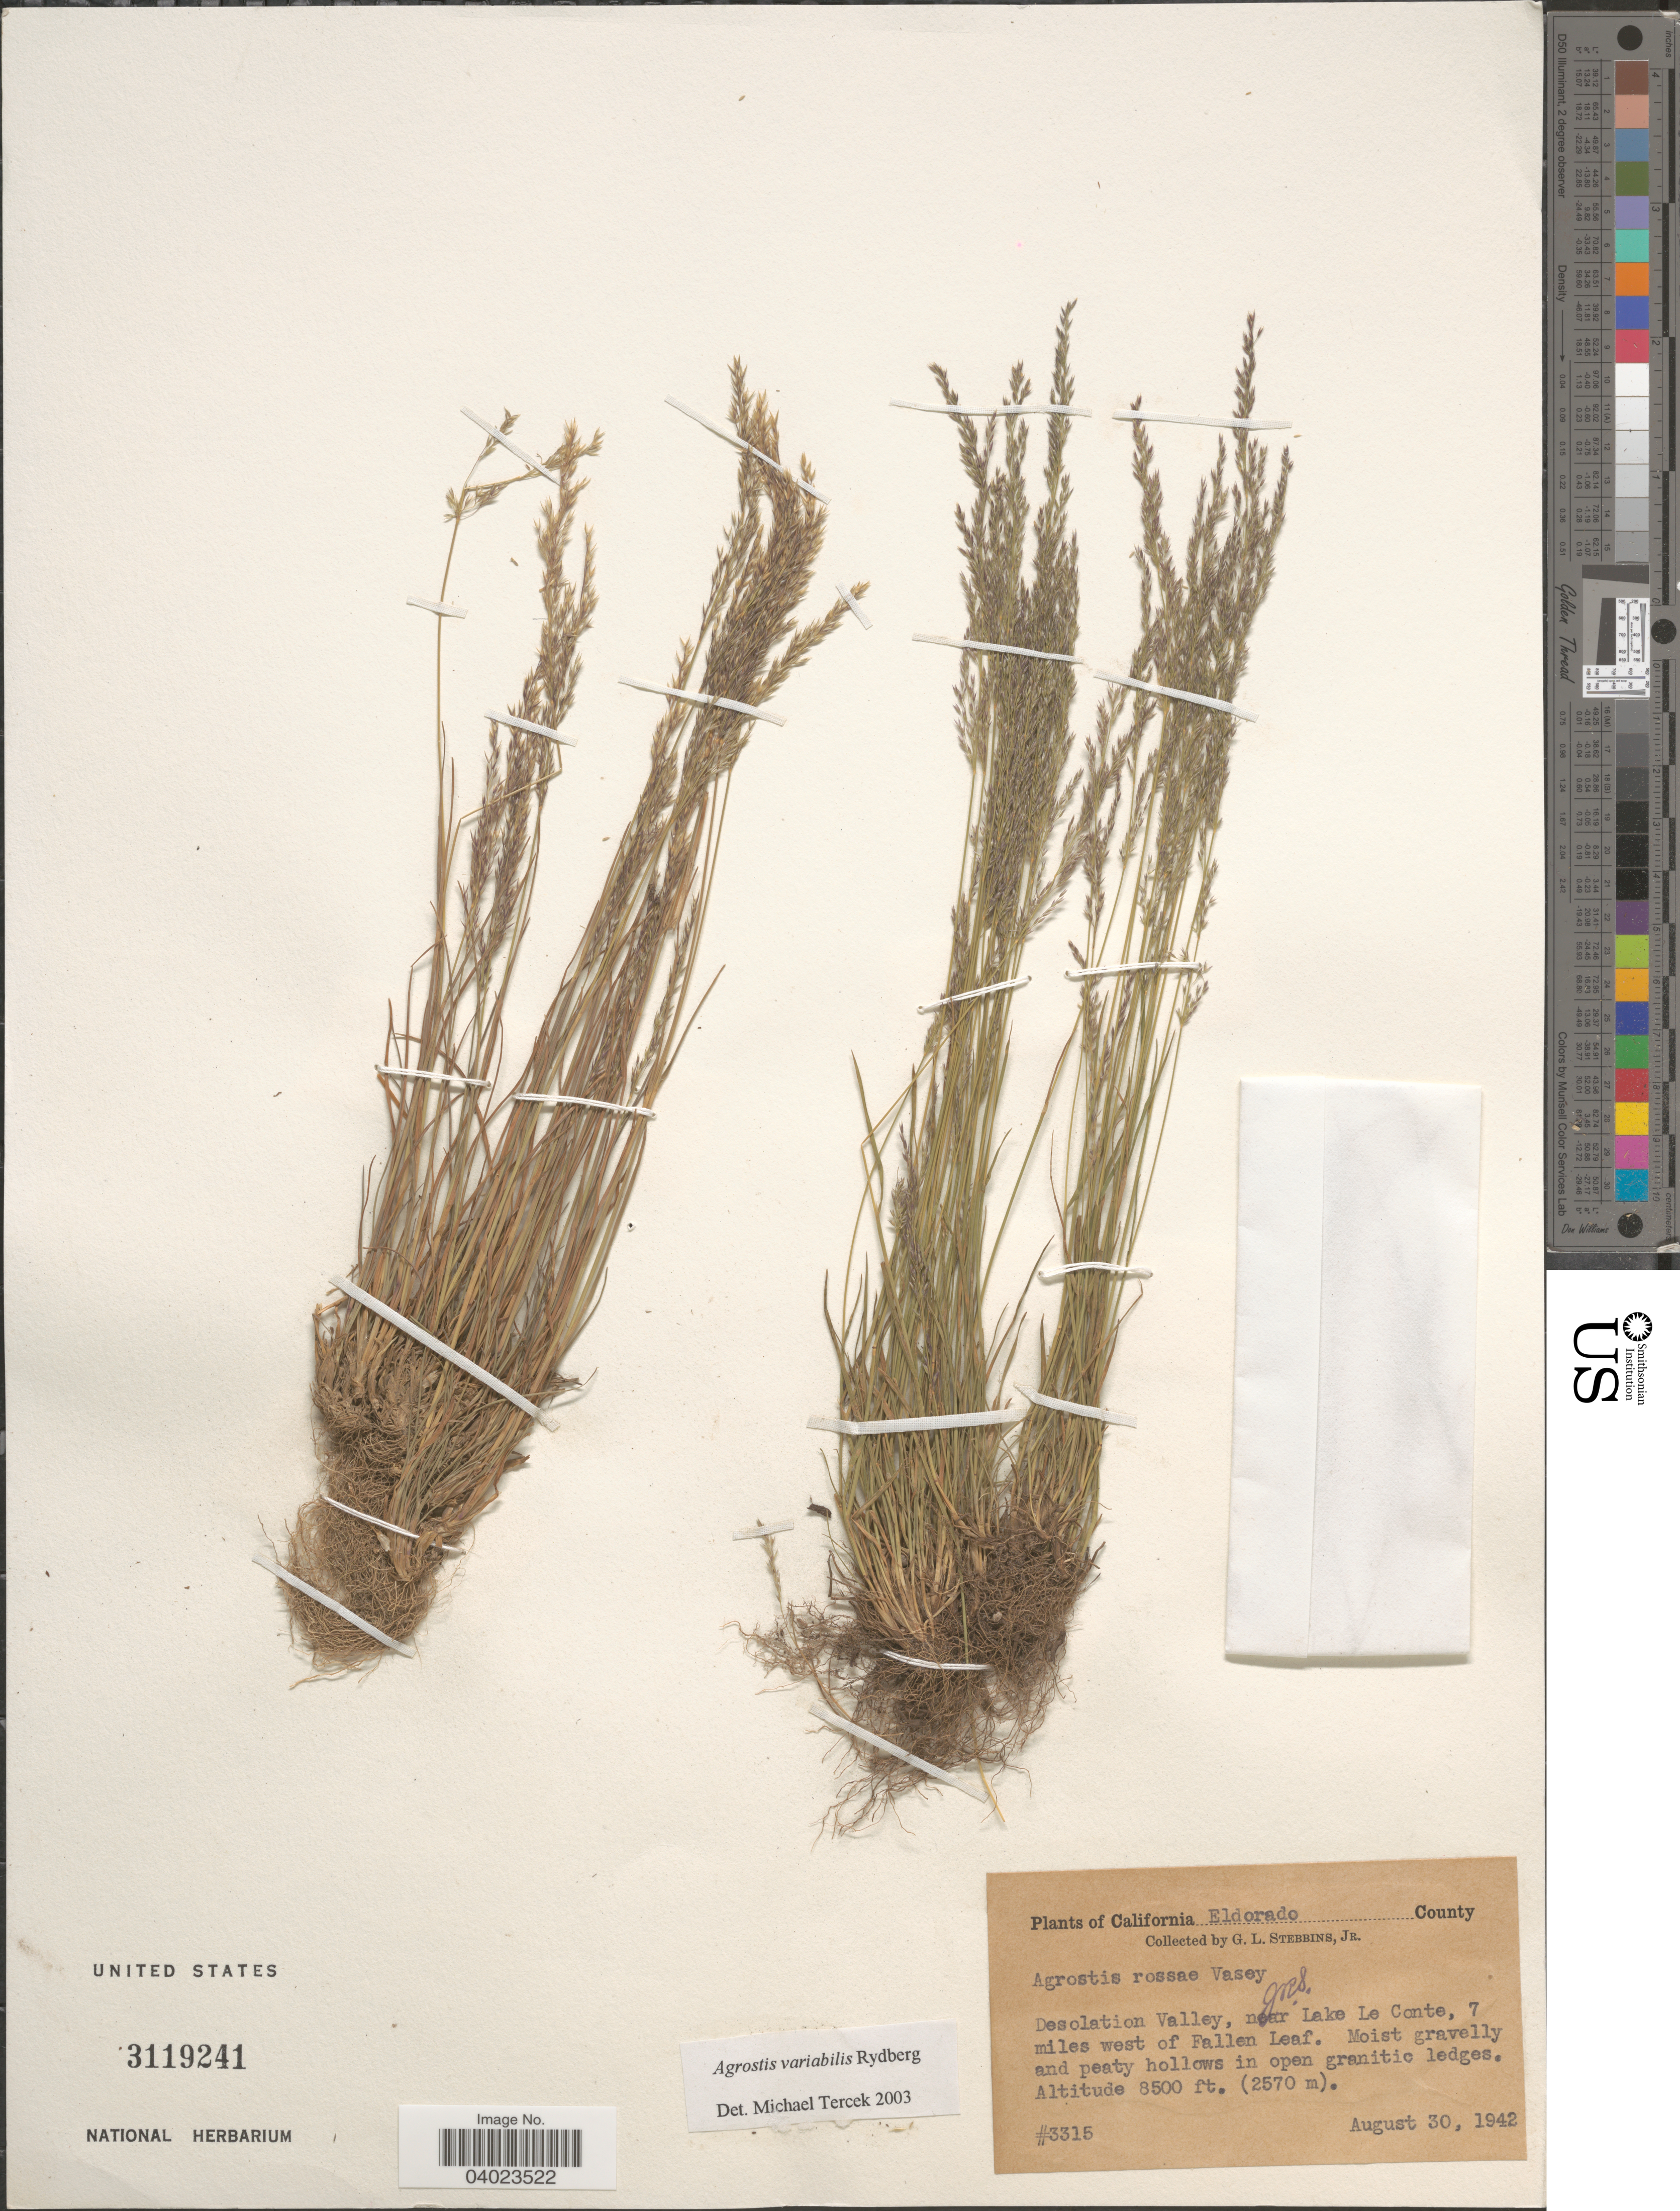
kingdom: Plantae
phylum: Tracheophyta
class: Liliopsida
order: Poales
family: Poaceae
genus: Agrostis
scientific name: Agrostis variabilis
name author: Rydb.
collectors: G. L. Stebbins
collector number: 3315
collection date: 1942-08-30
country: United States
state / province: California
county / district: El Dorado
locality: Eldorado County. Desolation Valley, near Lake Le Conte, 7 miles west of Fallen Leaf.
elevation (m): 2591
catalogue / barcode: US 3119241